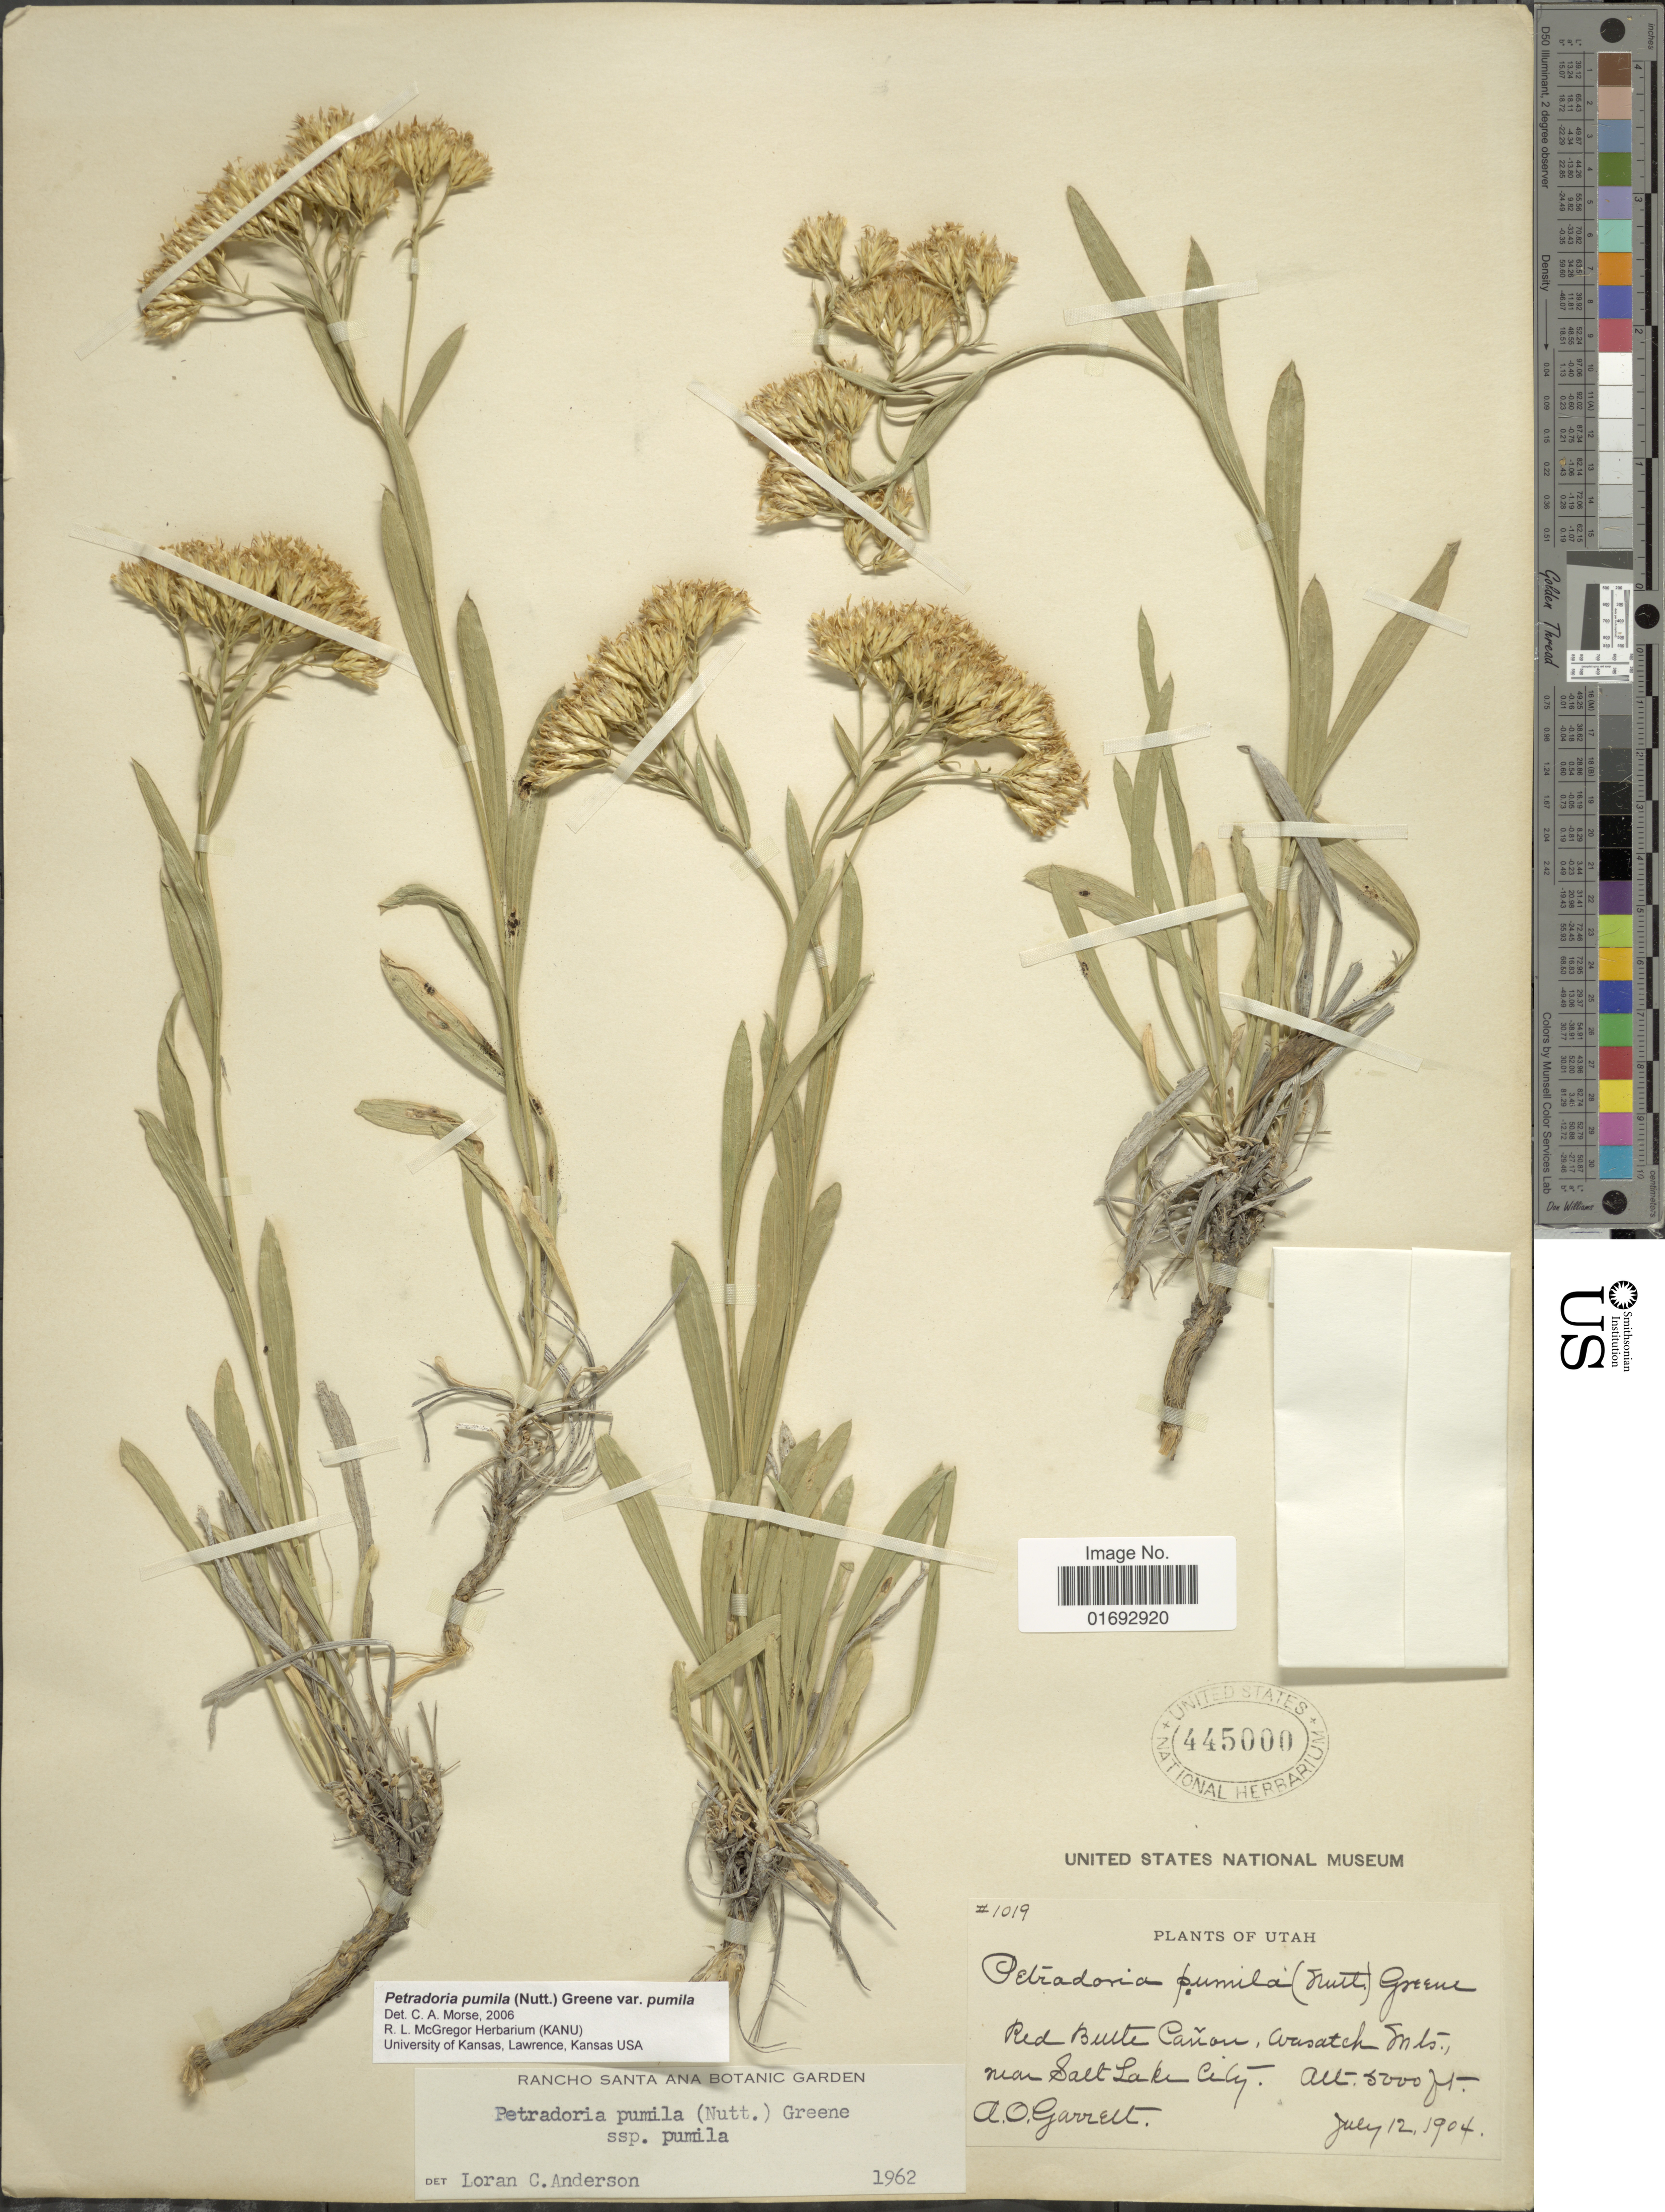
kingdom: Plantae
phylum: Tracheophyta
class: Magnoliopsida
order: Asterales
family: Asteraceae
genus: Petradoria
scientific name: Petradoria pumila var. pumila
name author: (Nutt.) Greene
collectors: A. O. Garrett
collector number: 1019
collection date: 1904-07-12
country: United States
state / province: Utah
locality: Red Bulte Cañon, Avastach Mts., near Salt Lake City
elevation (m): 1524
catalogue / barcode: US 445000